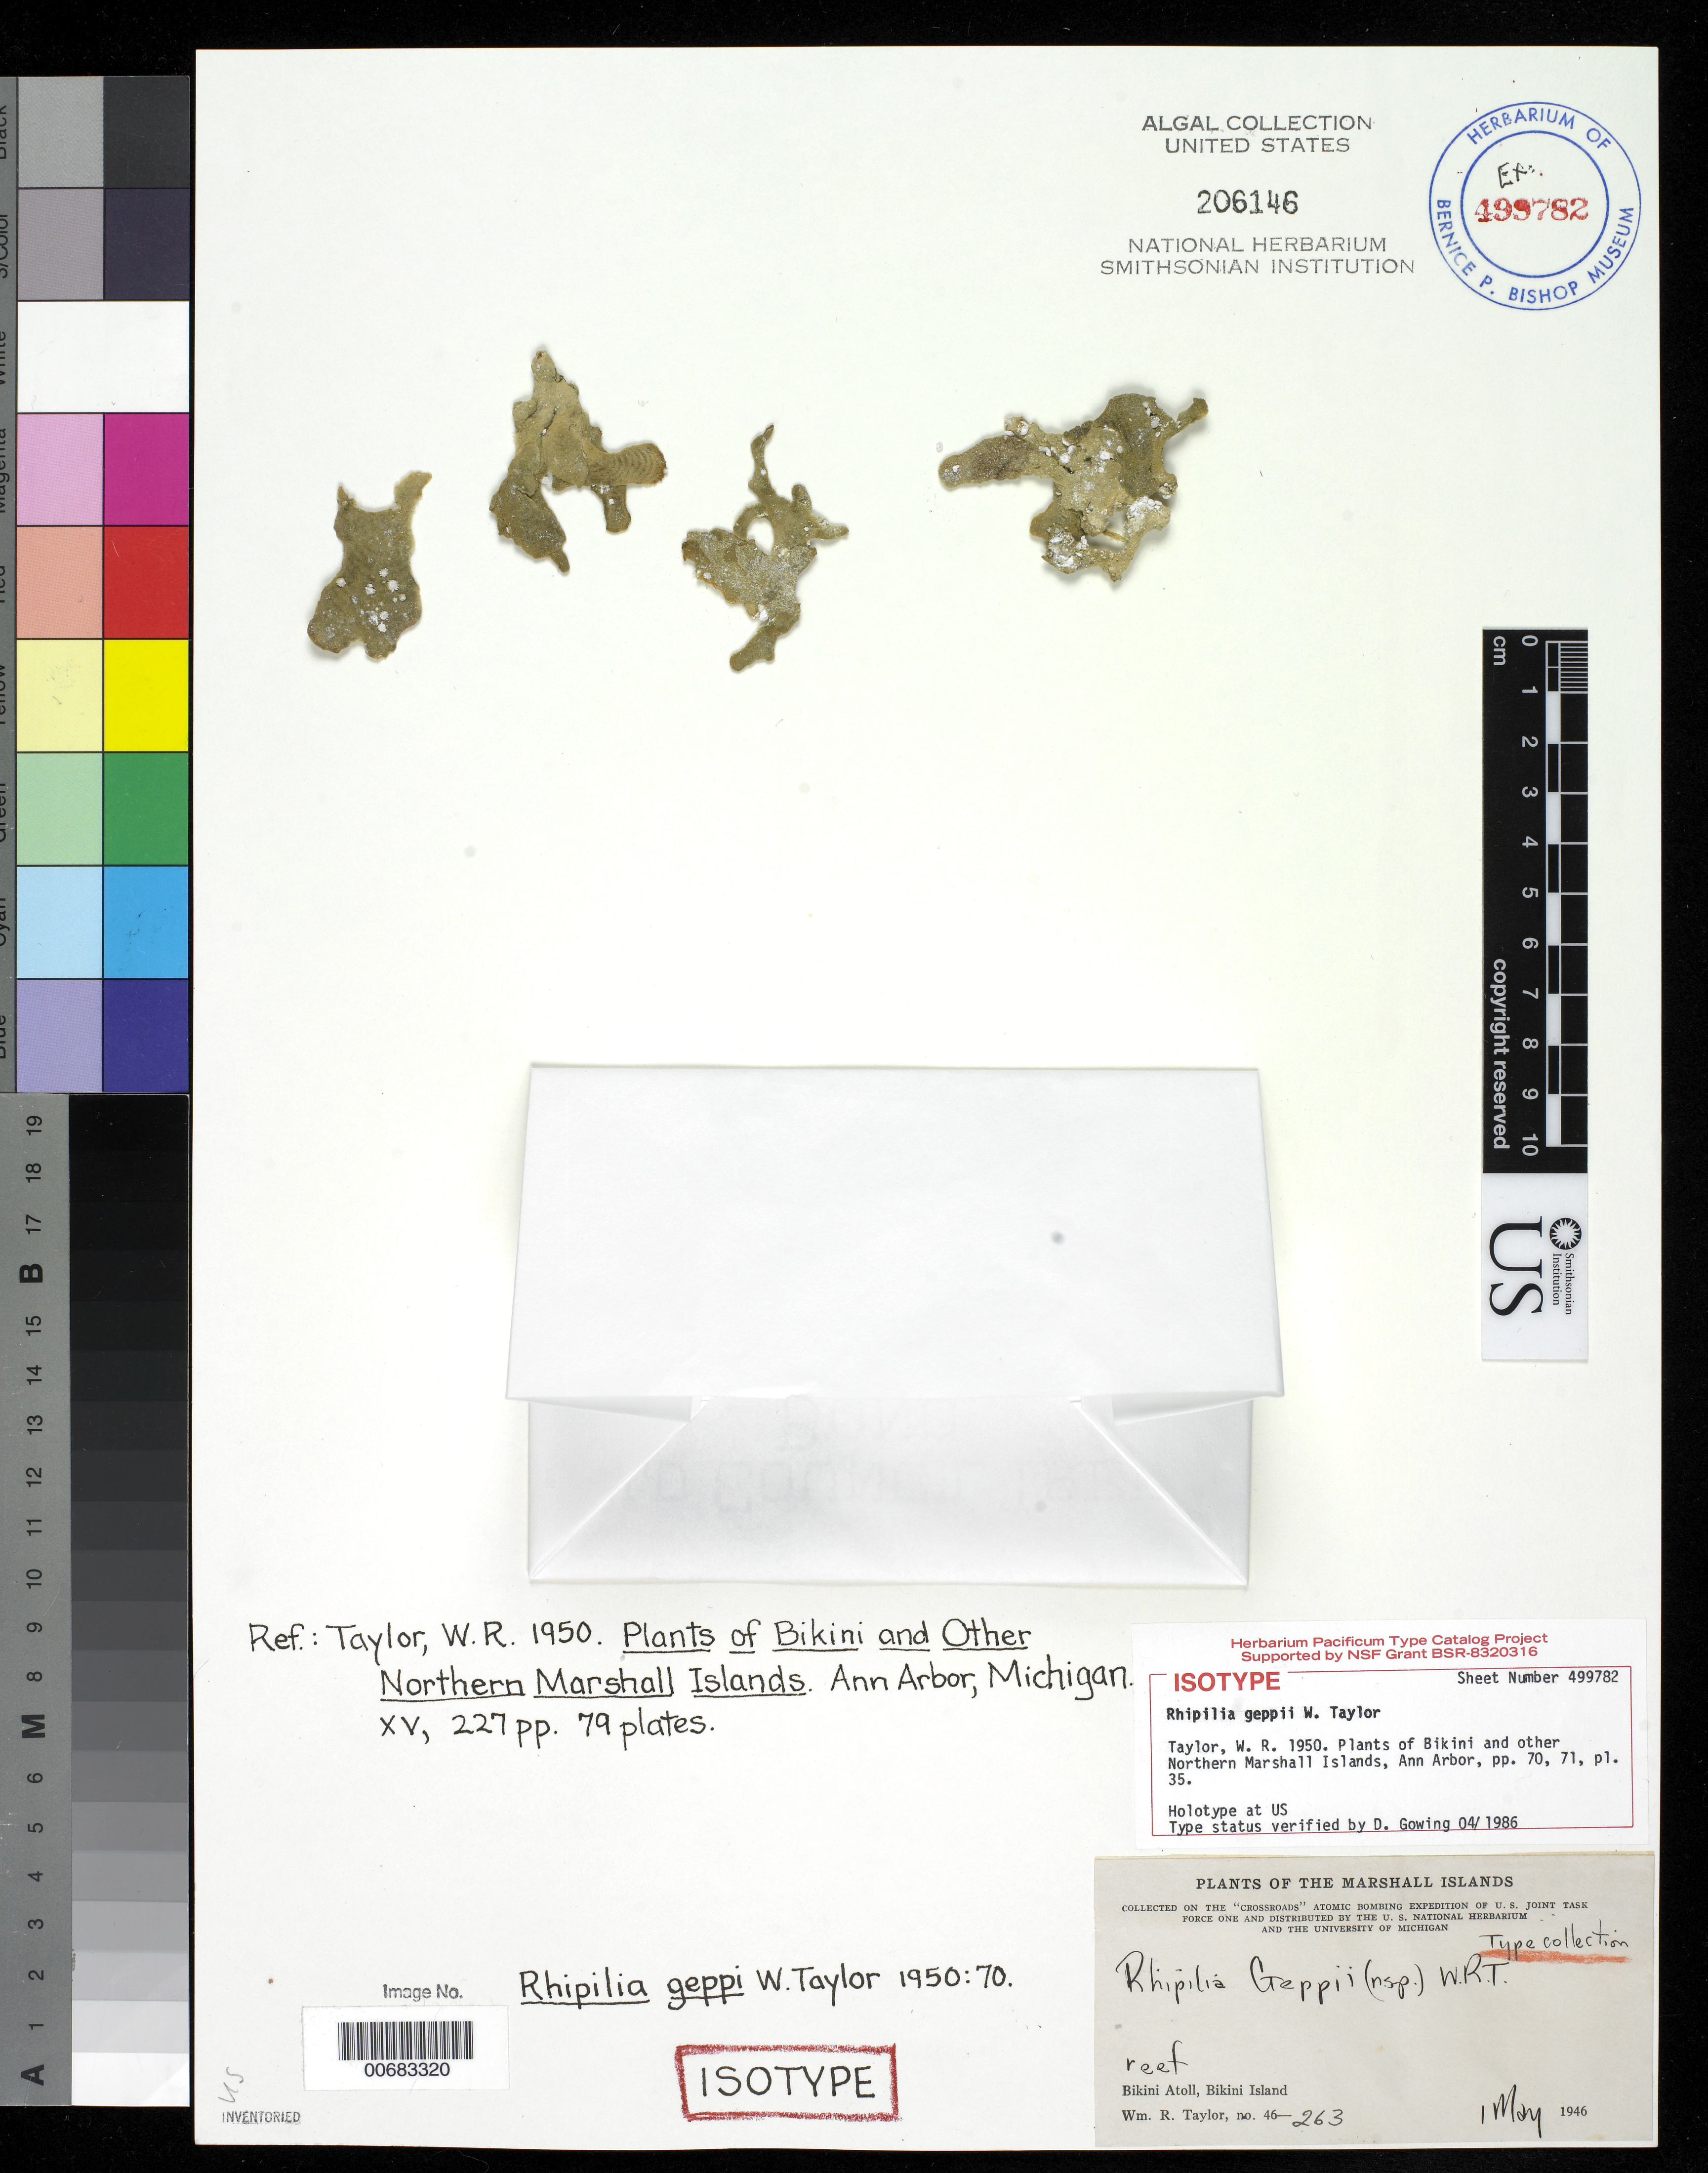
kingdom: Plantae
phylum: Chlorophyta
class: Ulvophyceae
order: Bryopsidales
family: Rhipiliaceae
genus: Rhipilia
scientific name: Rhipilia geppii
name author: W.R. Taylor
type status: Isotype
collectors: W. R. Taylor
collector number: WRT 46-263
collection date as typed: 01 May 1946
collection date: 1946-05-01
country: Marshall Islands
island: Bikini Atoll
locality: Bikini Islet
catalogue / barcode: US 206146